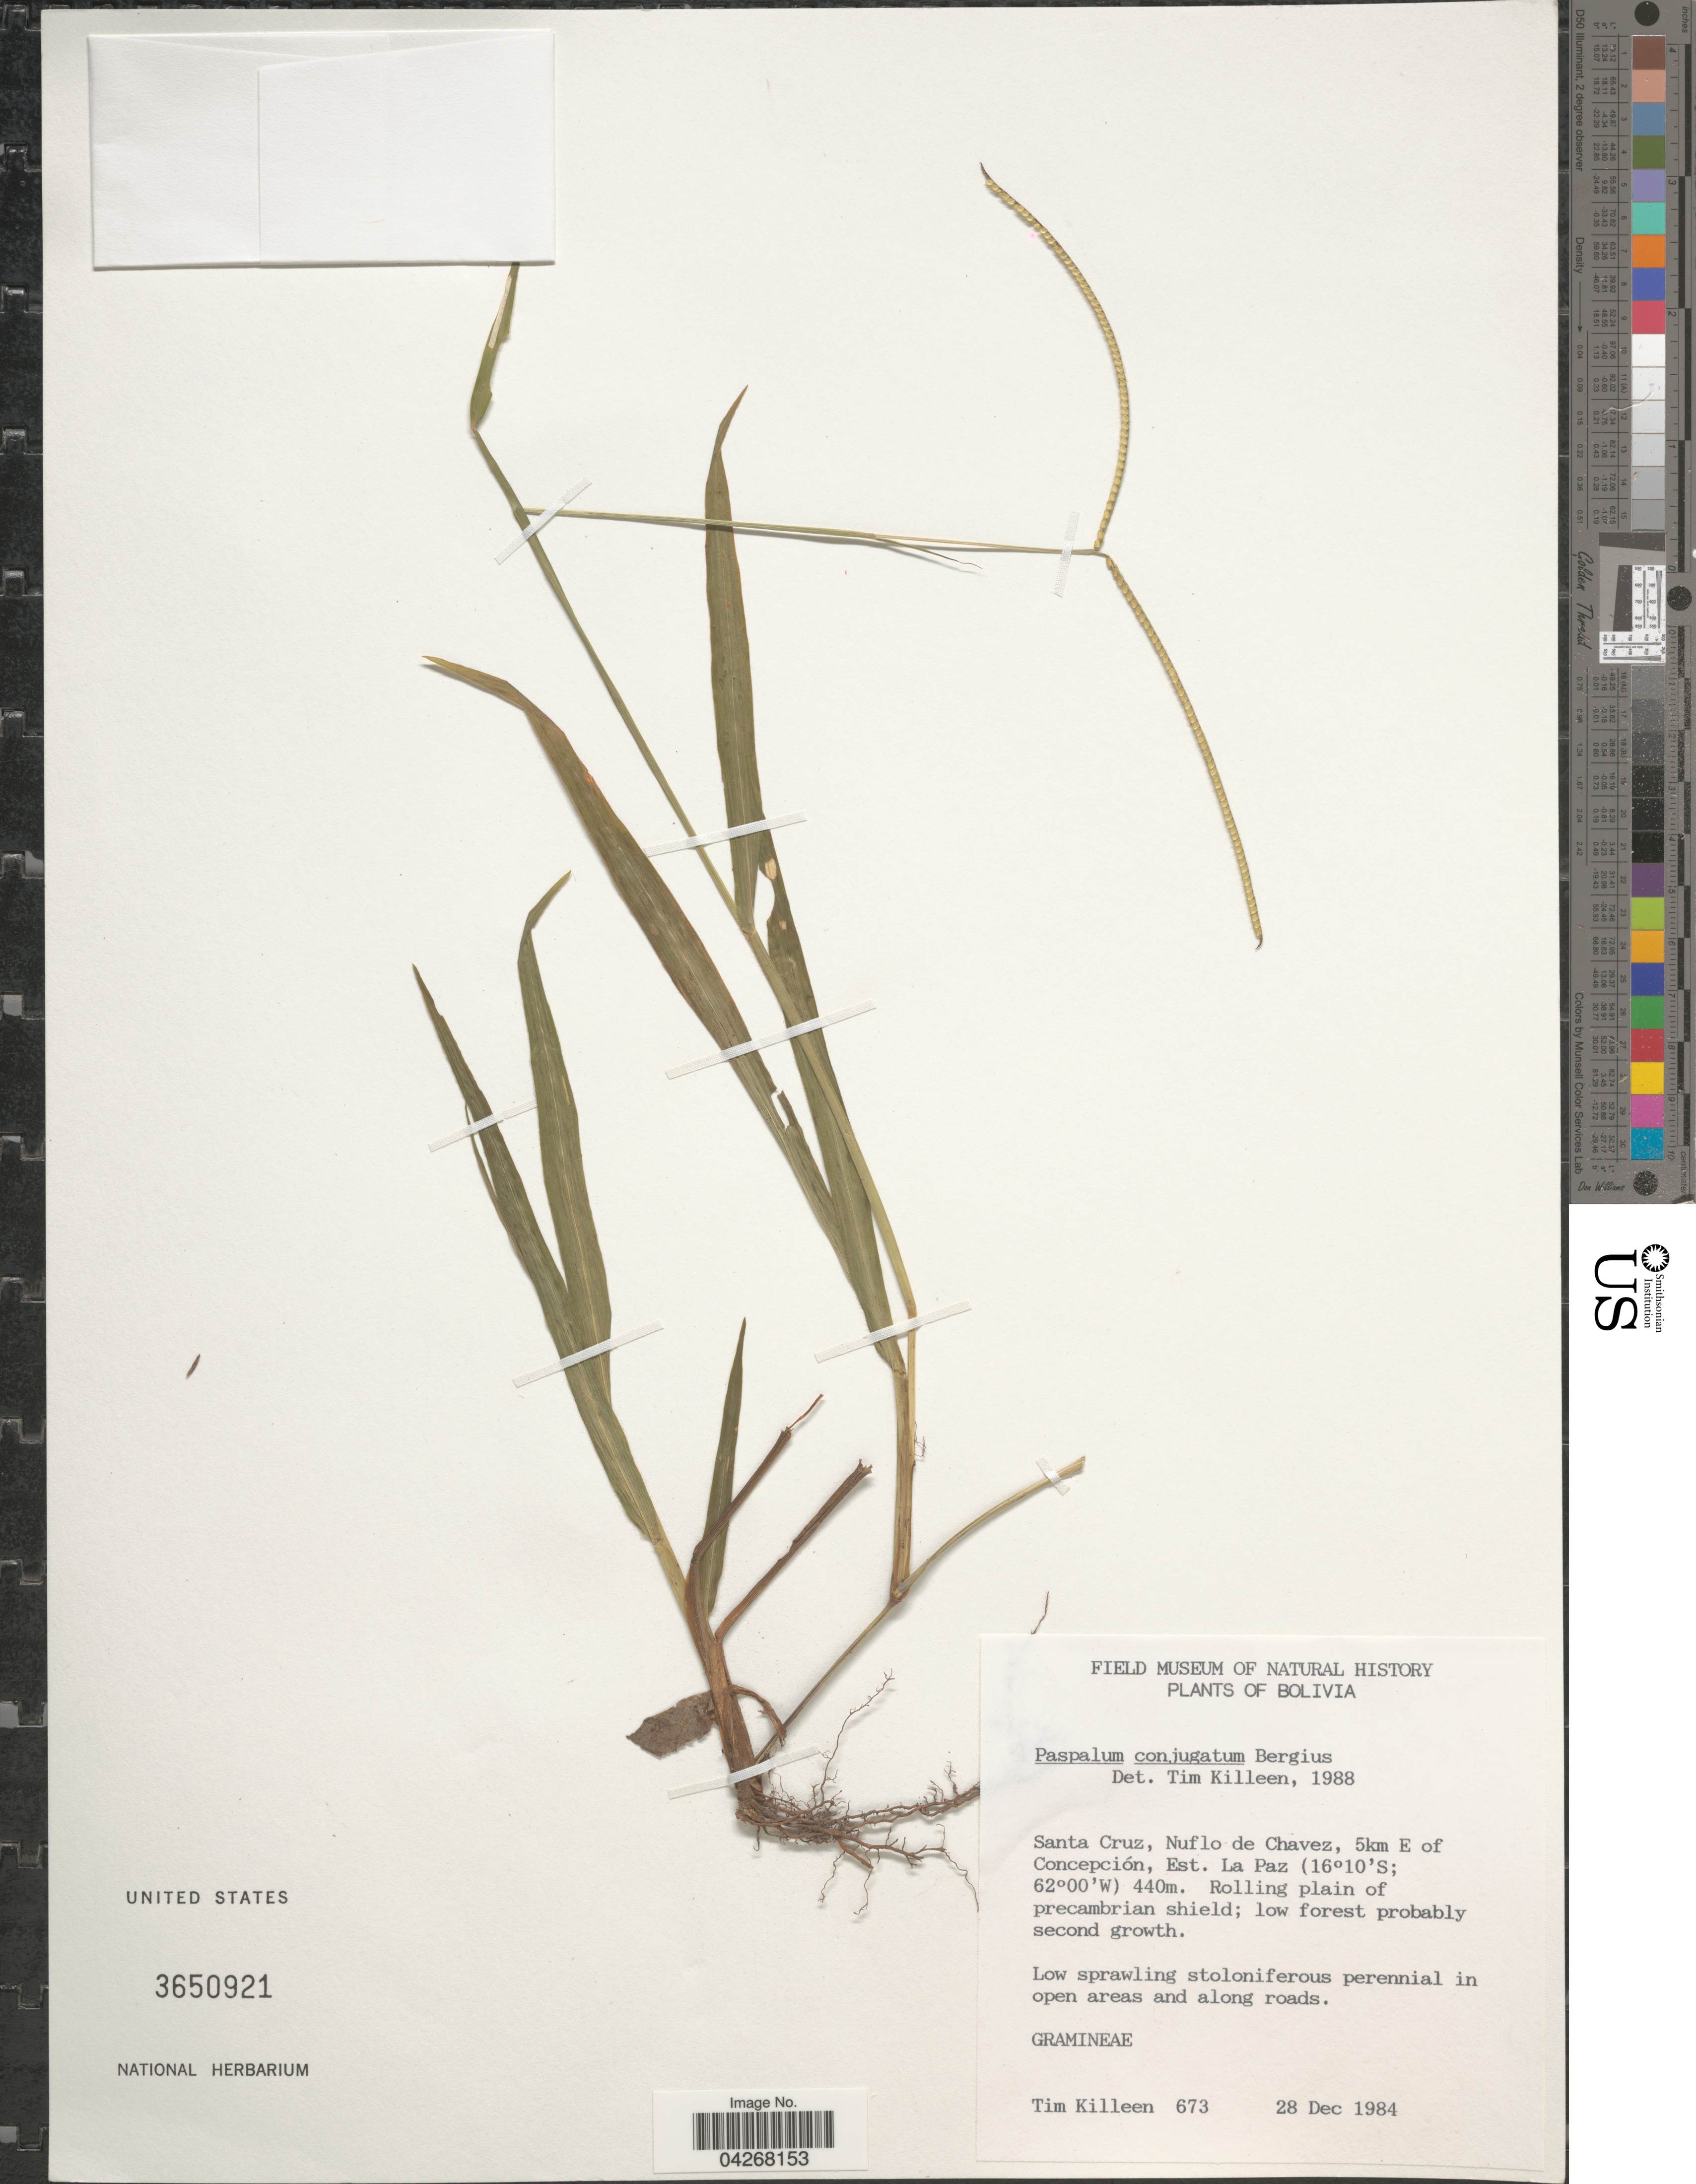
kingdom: Plantae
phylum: Tracheophyta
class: Liliopsida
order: Poales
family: Poaceae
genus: Paspalum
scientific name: Paspalum conjugatum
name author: P.J. Bergius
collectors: T. J. Killeen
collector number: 673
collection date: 1984-12-28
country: Bolivia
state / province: La Paz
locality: Santa Cruz, Nuflo de Chavez, 5km E of Concepción.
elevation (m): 440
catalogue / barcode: US 3650921